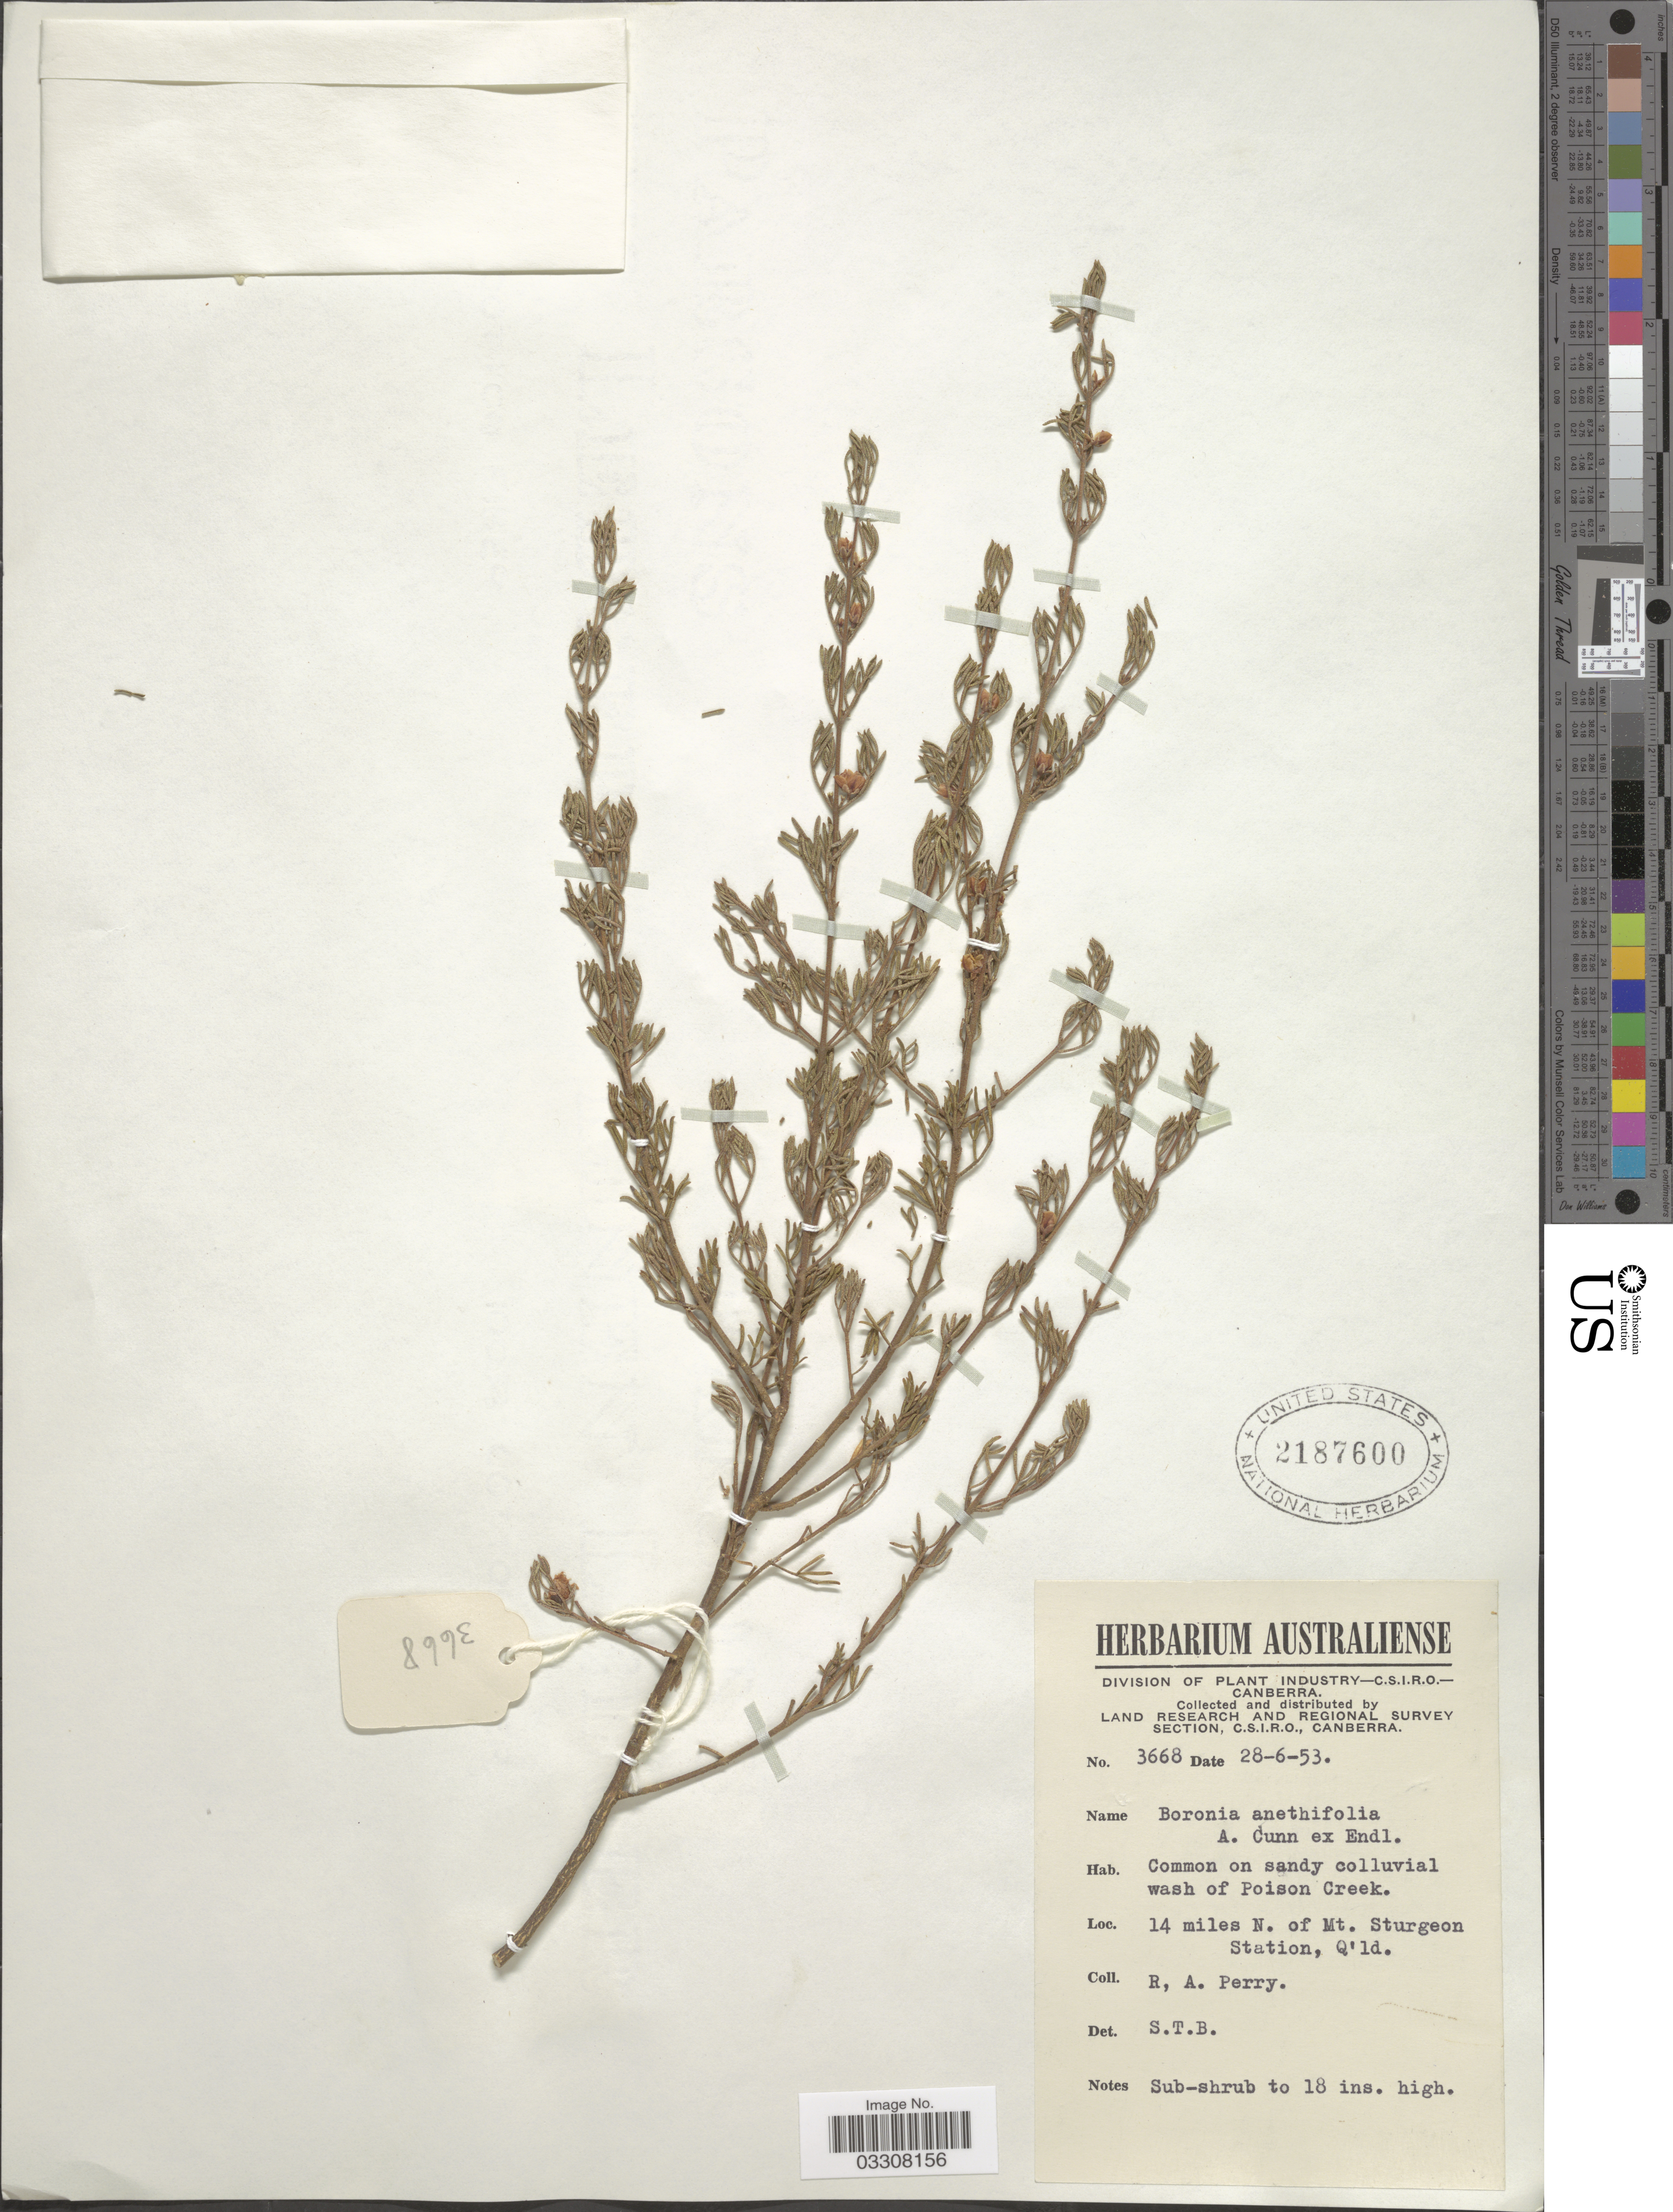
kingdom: Plantae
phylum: Tracheophyta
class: Magnoliopsida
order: Sapindales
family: Rutaceae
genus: Cyanothamnus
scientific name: Cyanothamnus occidentalis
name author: (Duretto) Duretto & Heslewood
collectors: Perry, R. A.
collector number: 3668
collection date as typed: Transcribed d/m/y: 28/6/53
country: Australia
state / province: Queensland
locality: Wash of Poison Creek. 14 miles N. of Mt. Sturgeon Station, Q'ld.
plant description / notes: cited as Boronia occidentalis Duretto by M.F. Duretto, Muelleria 17: 36. 2003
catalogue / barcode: US 2187600